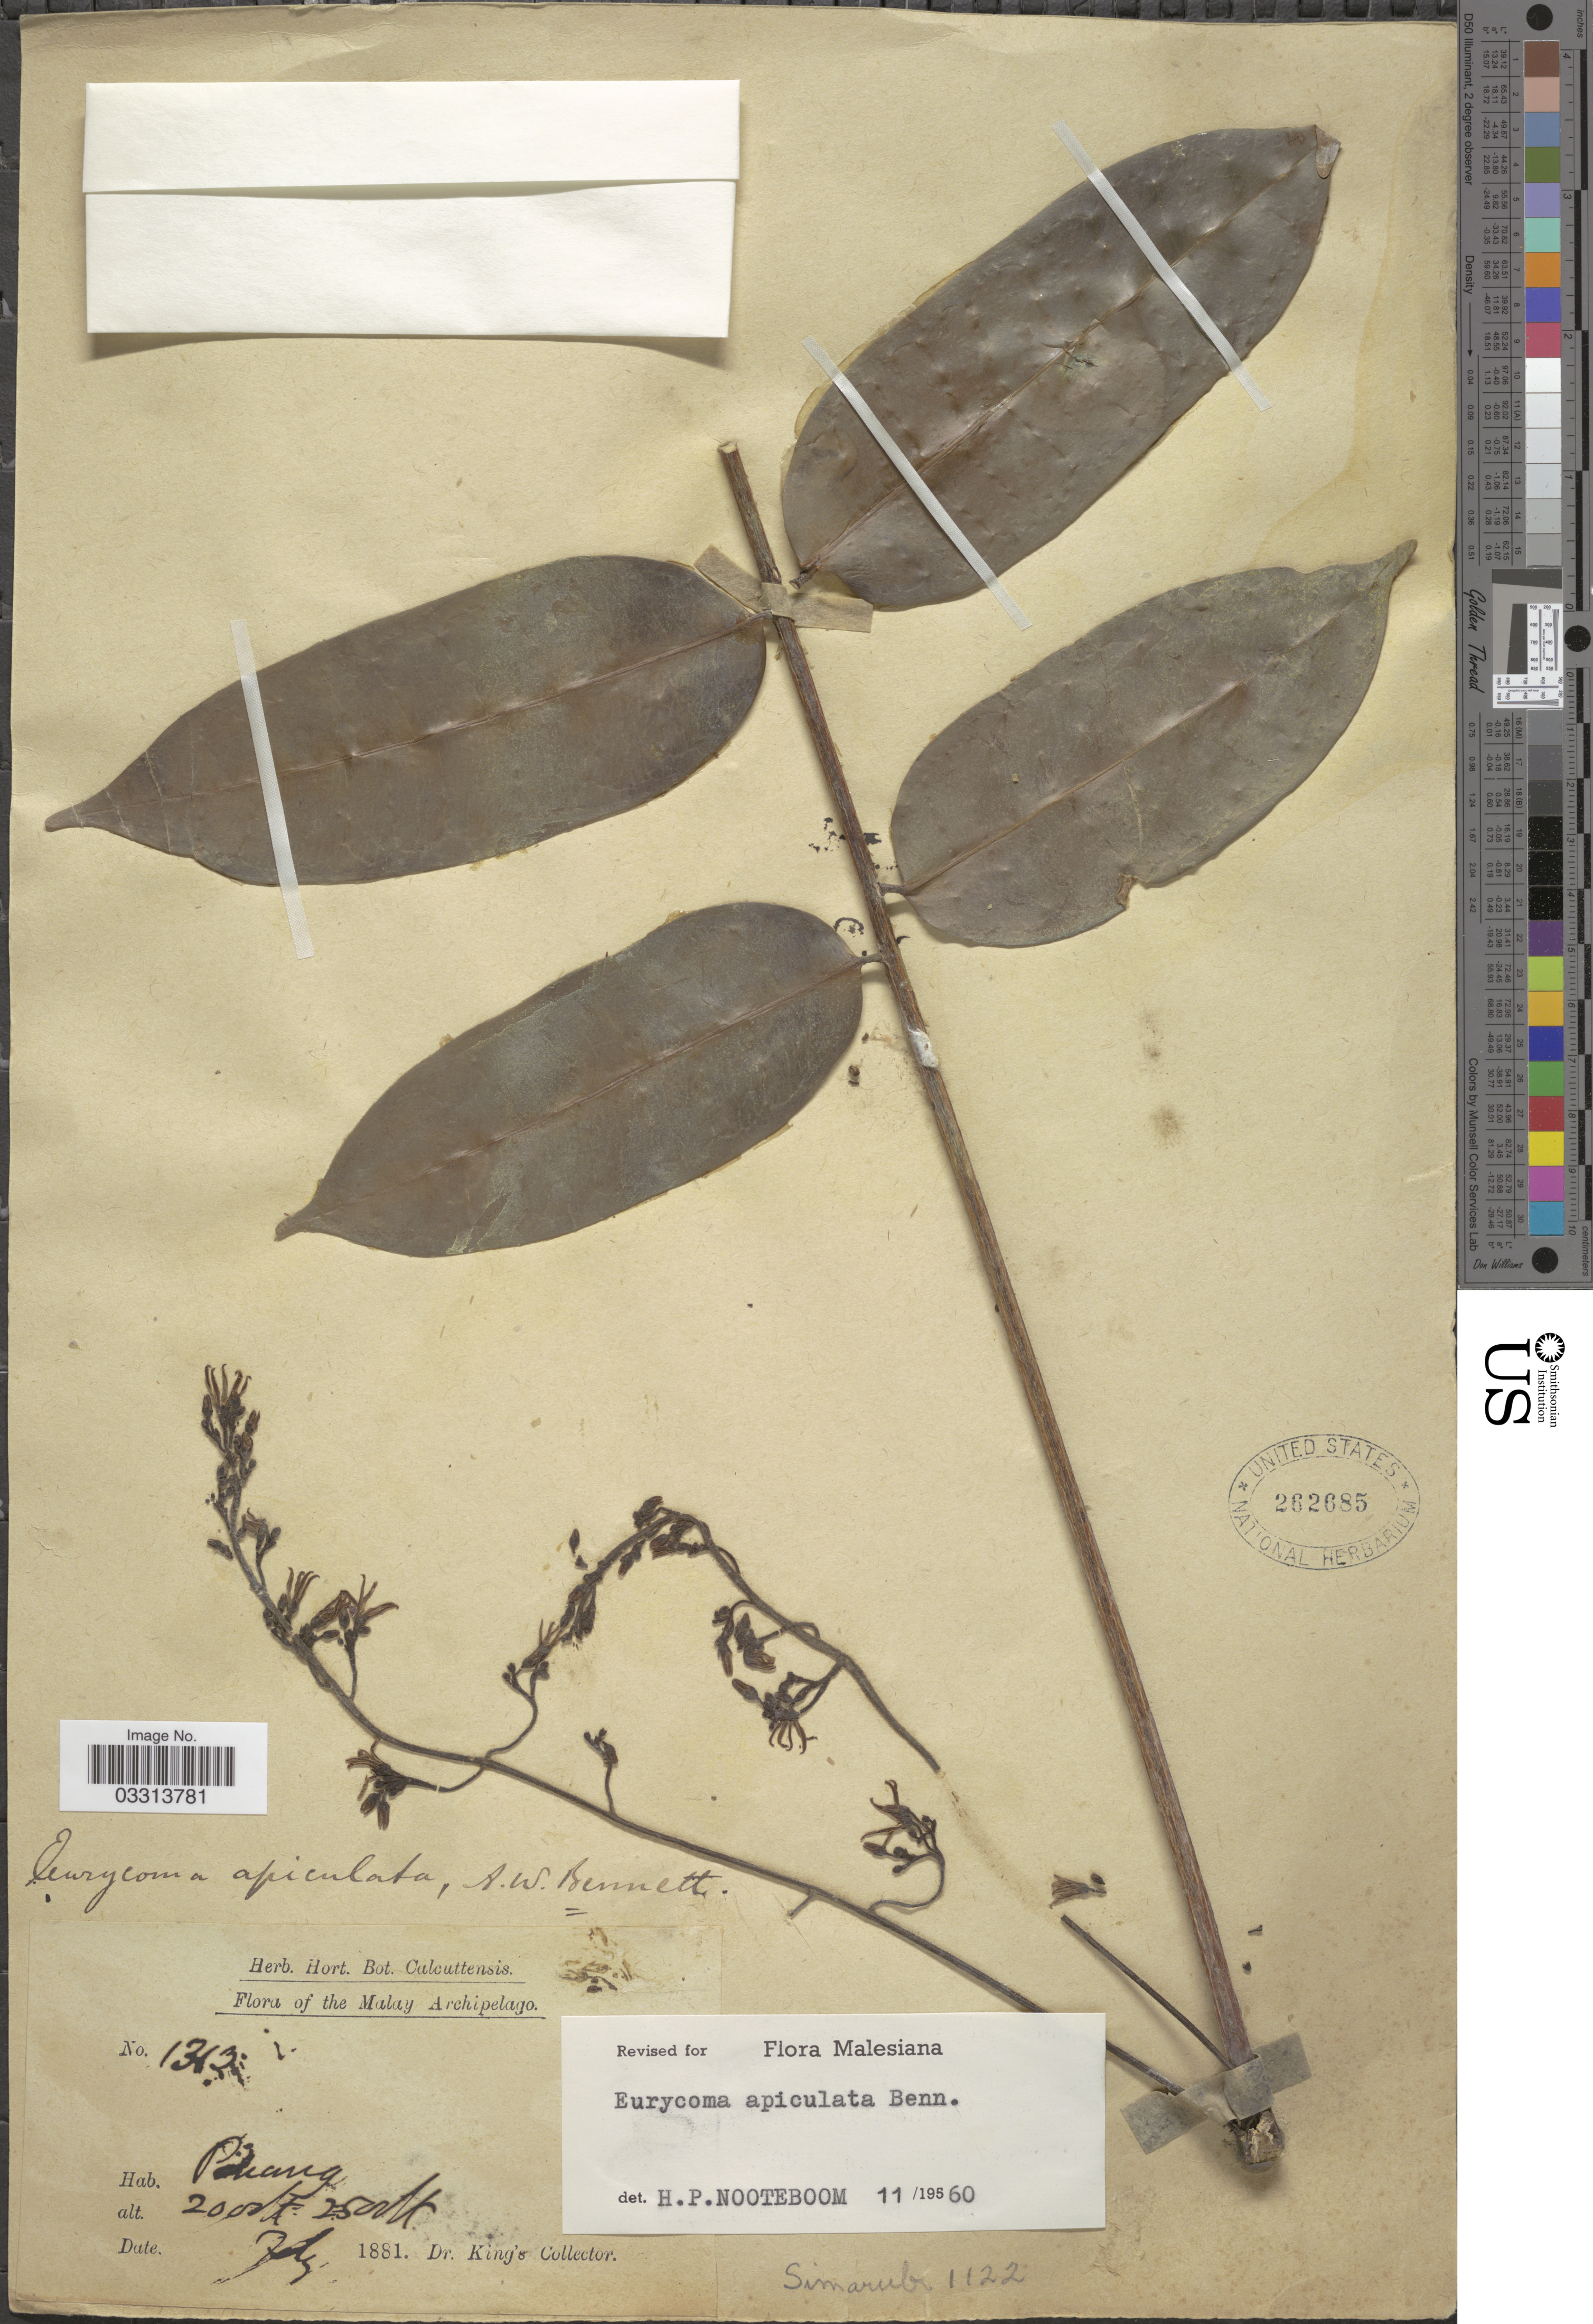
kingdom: Plantae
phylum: Tracheophyta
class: Magnoliopsida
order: Sapindales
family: Simaroubaceae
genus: Eurycoma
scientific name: Eurycoma apiculata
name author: A.W. Benn.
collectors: Dr. King's collector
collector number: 1313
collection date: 1881-07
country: Malaysia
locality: Malay Archipelago, Penang.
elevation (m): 610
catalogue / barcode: US 262685